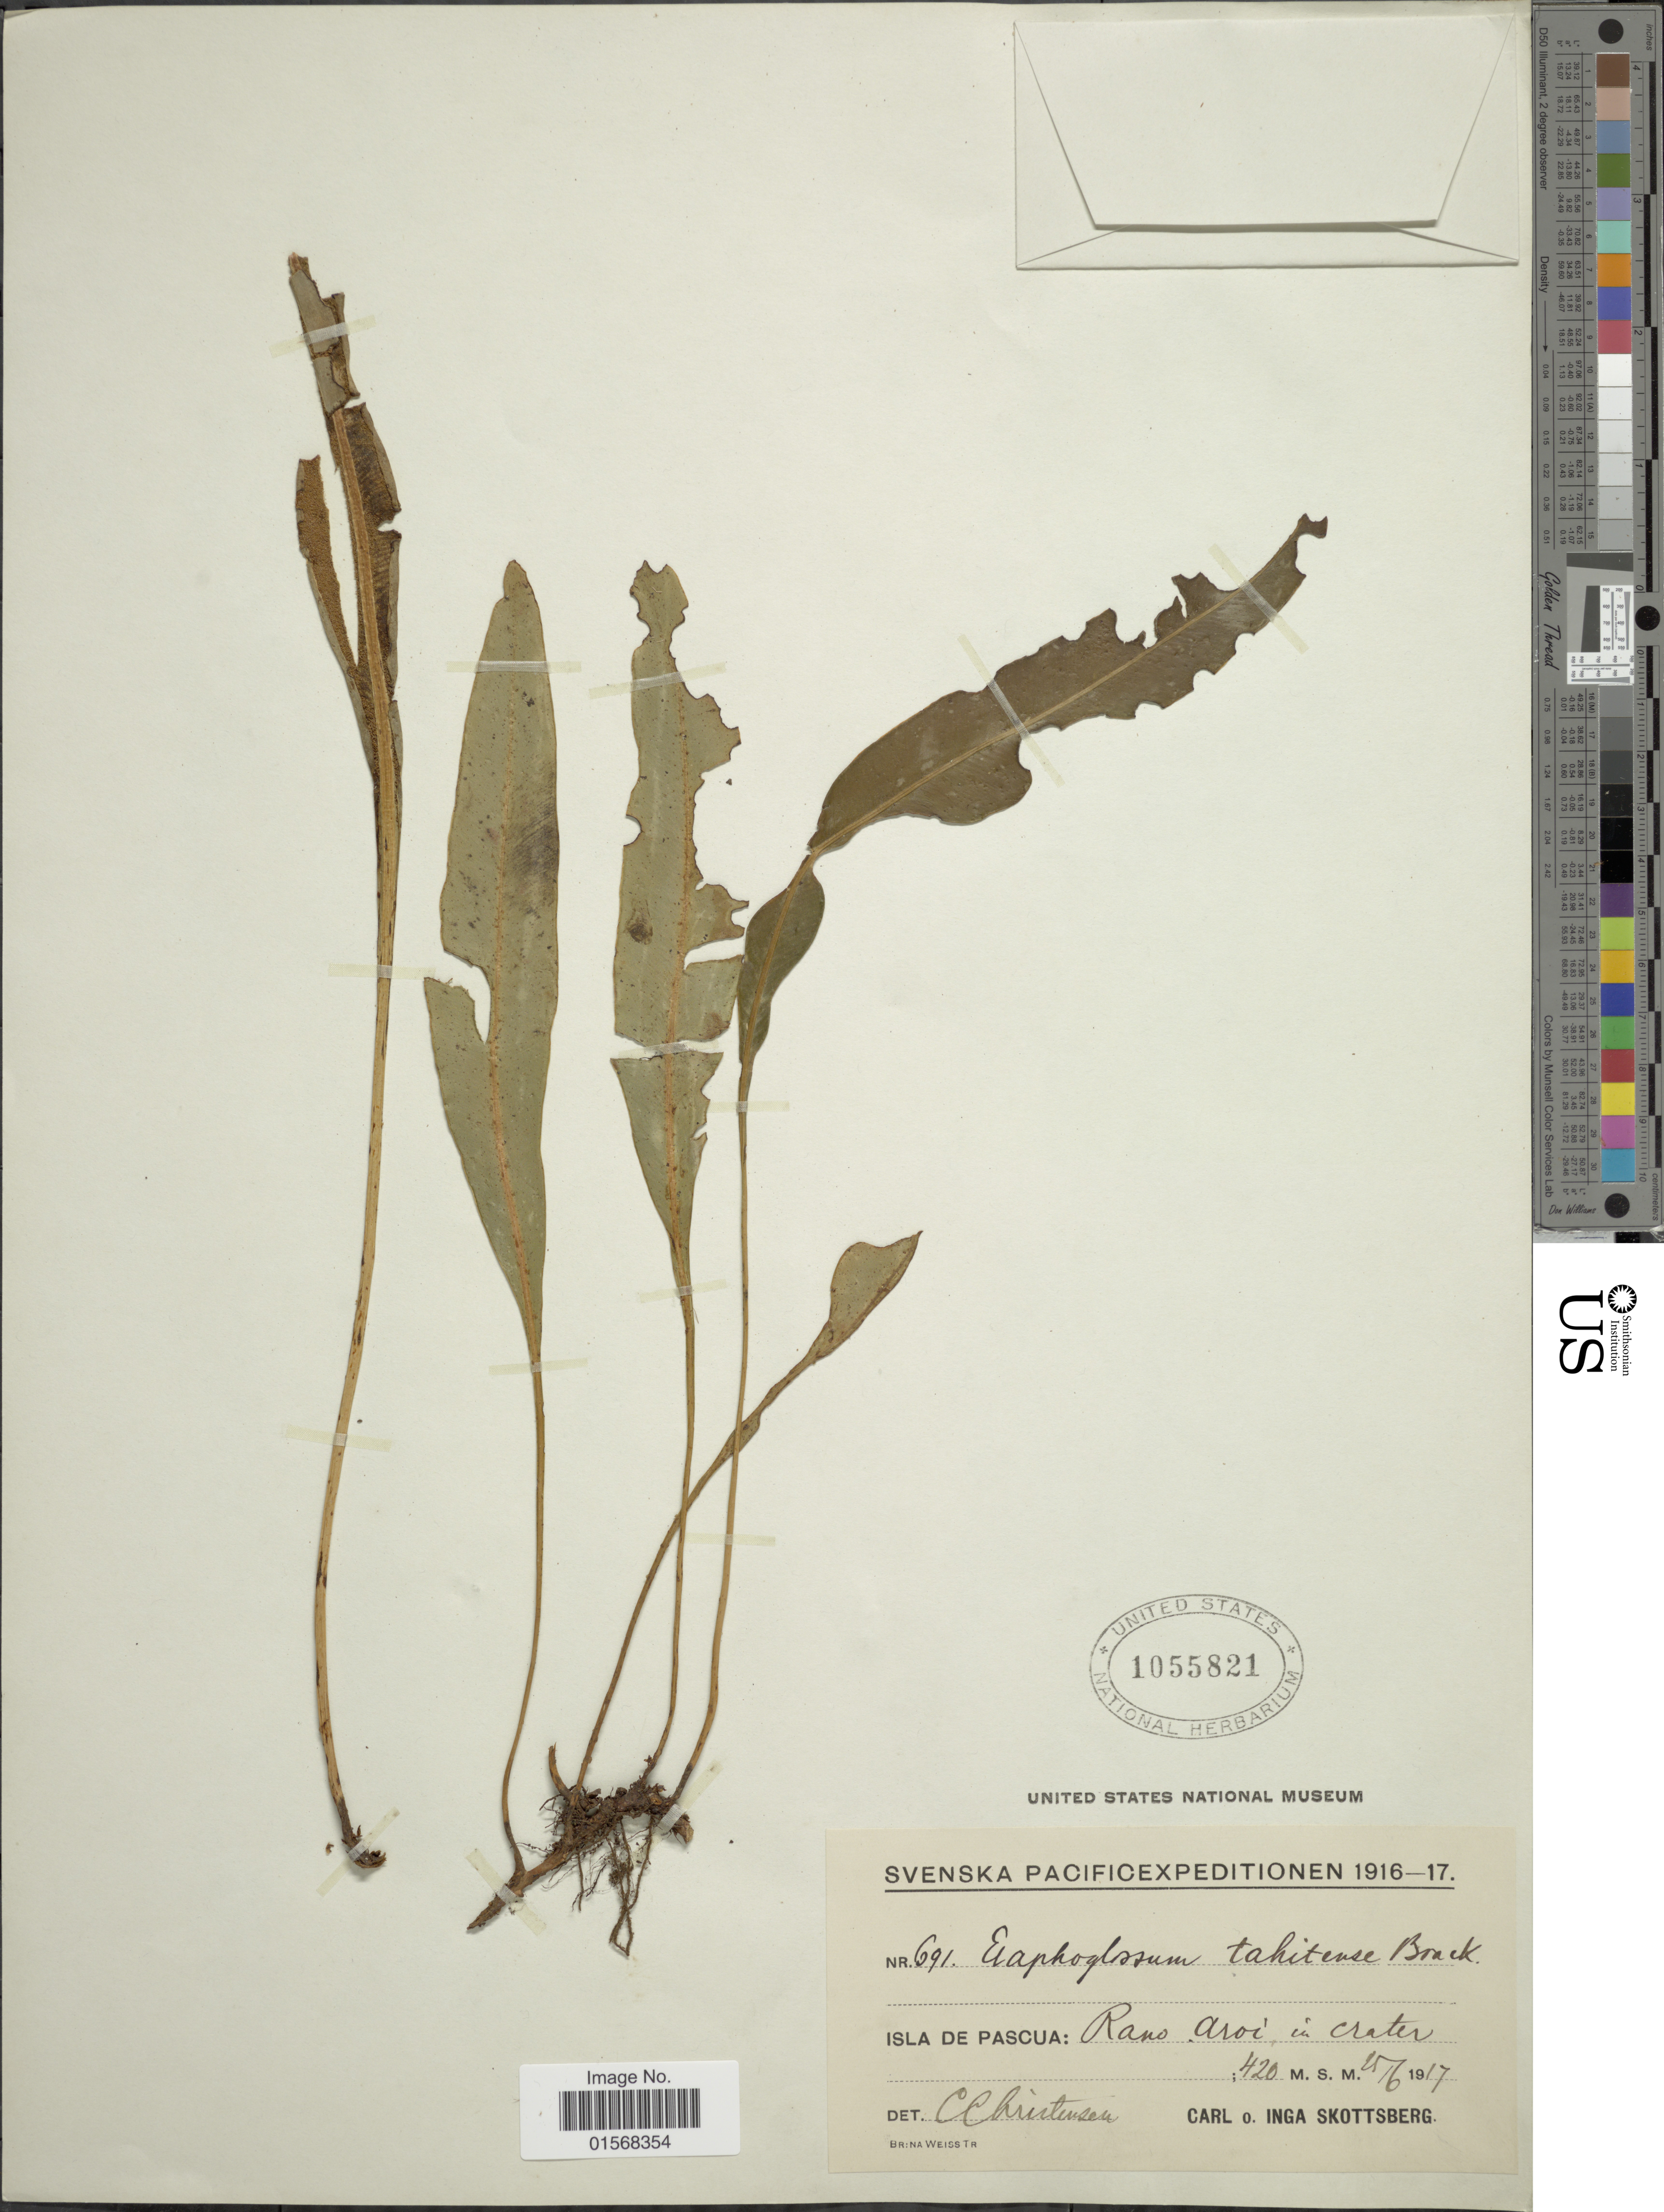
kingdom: Plantae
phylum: Tracheophyta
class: Polypodiopsida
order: Polypodiales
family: Dryopteridaceae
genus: Elaphoglossum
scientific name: Elaphoglossum tahitense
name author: Brack. in Wilkes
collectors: C. Skottsberg & I. Skottsberg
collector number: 691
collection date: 1917-06-25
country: Chile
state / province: Valparaiso (V)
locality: Isla de Pascua: Rano Aroi in crater.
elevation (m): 420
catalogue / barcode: US 1055821